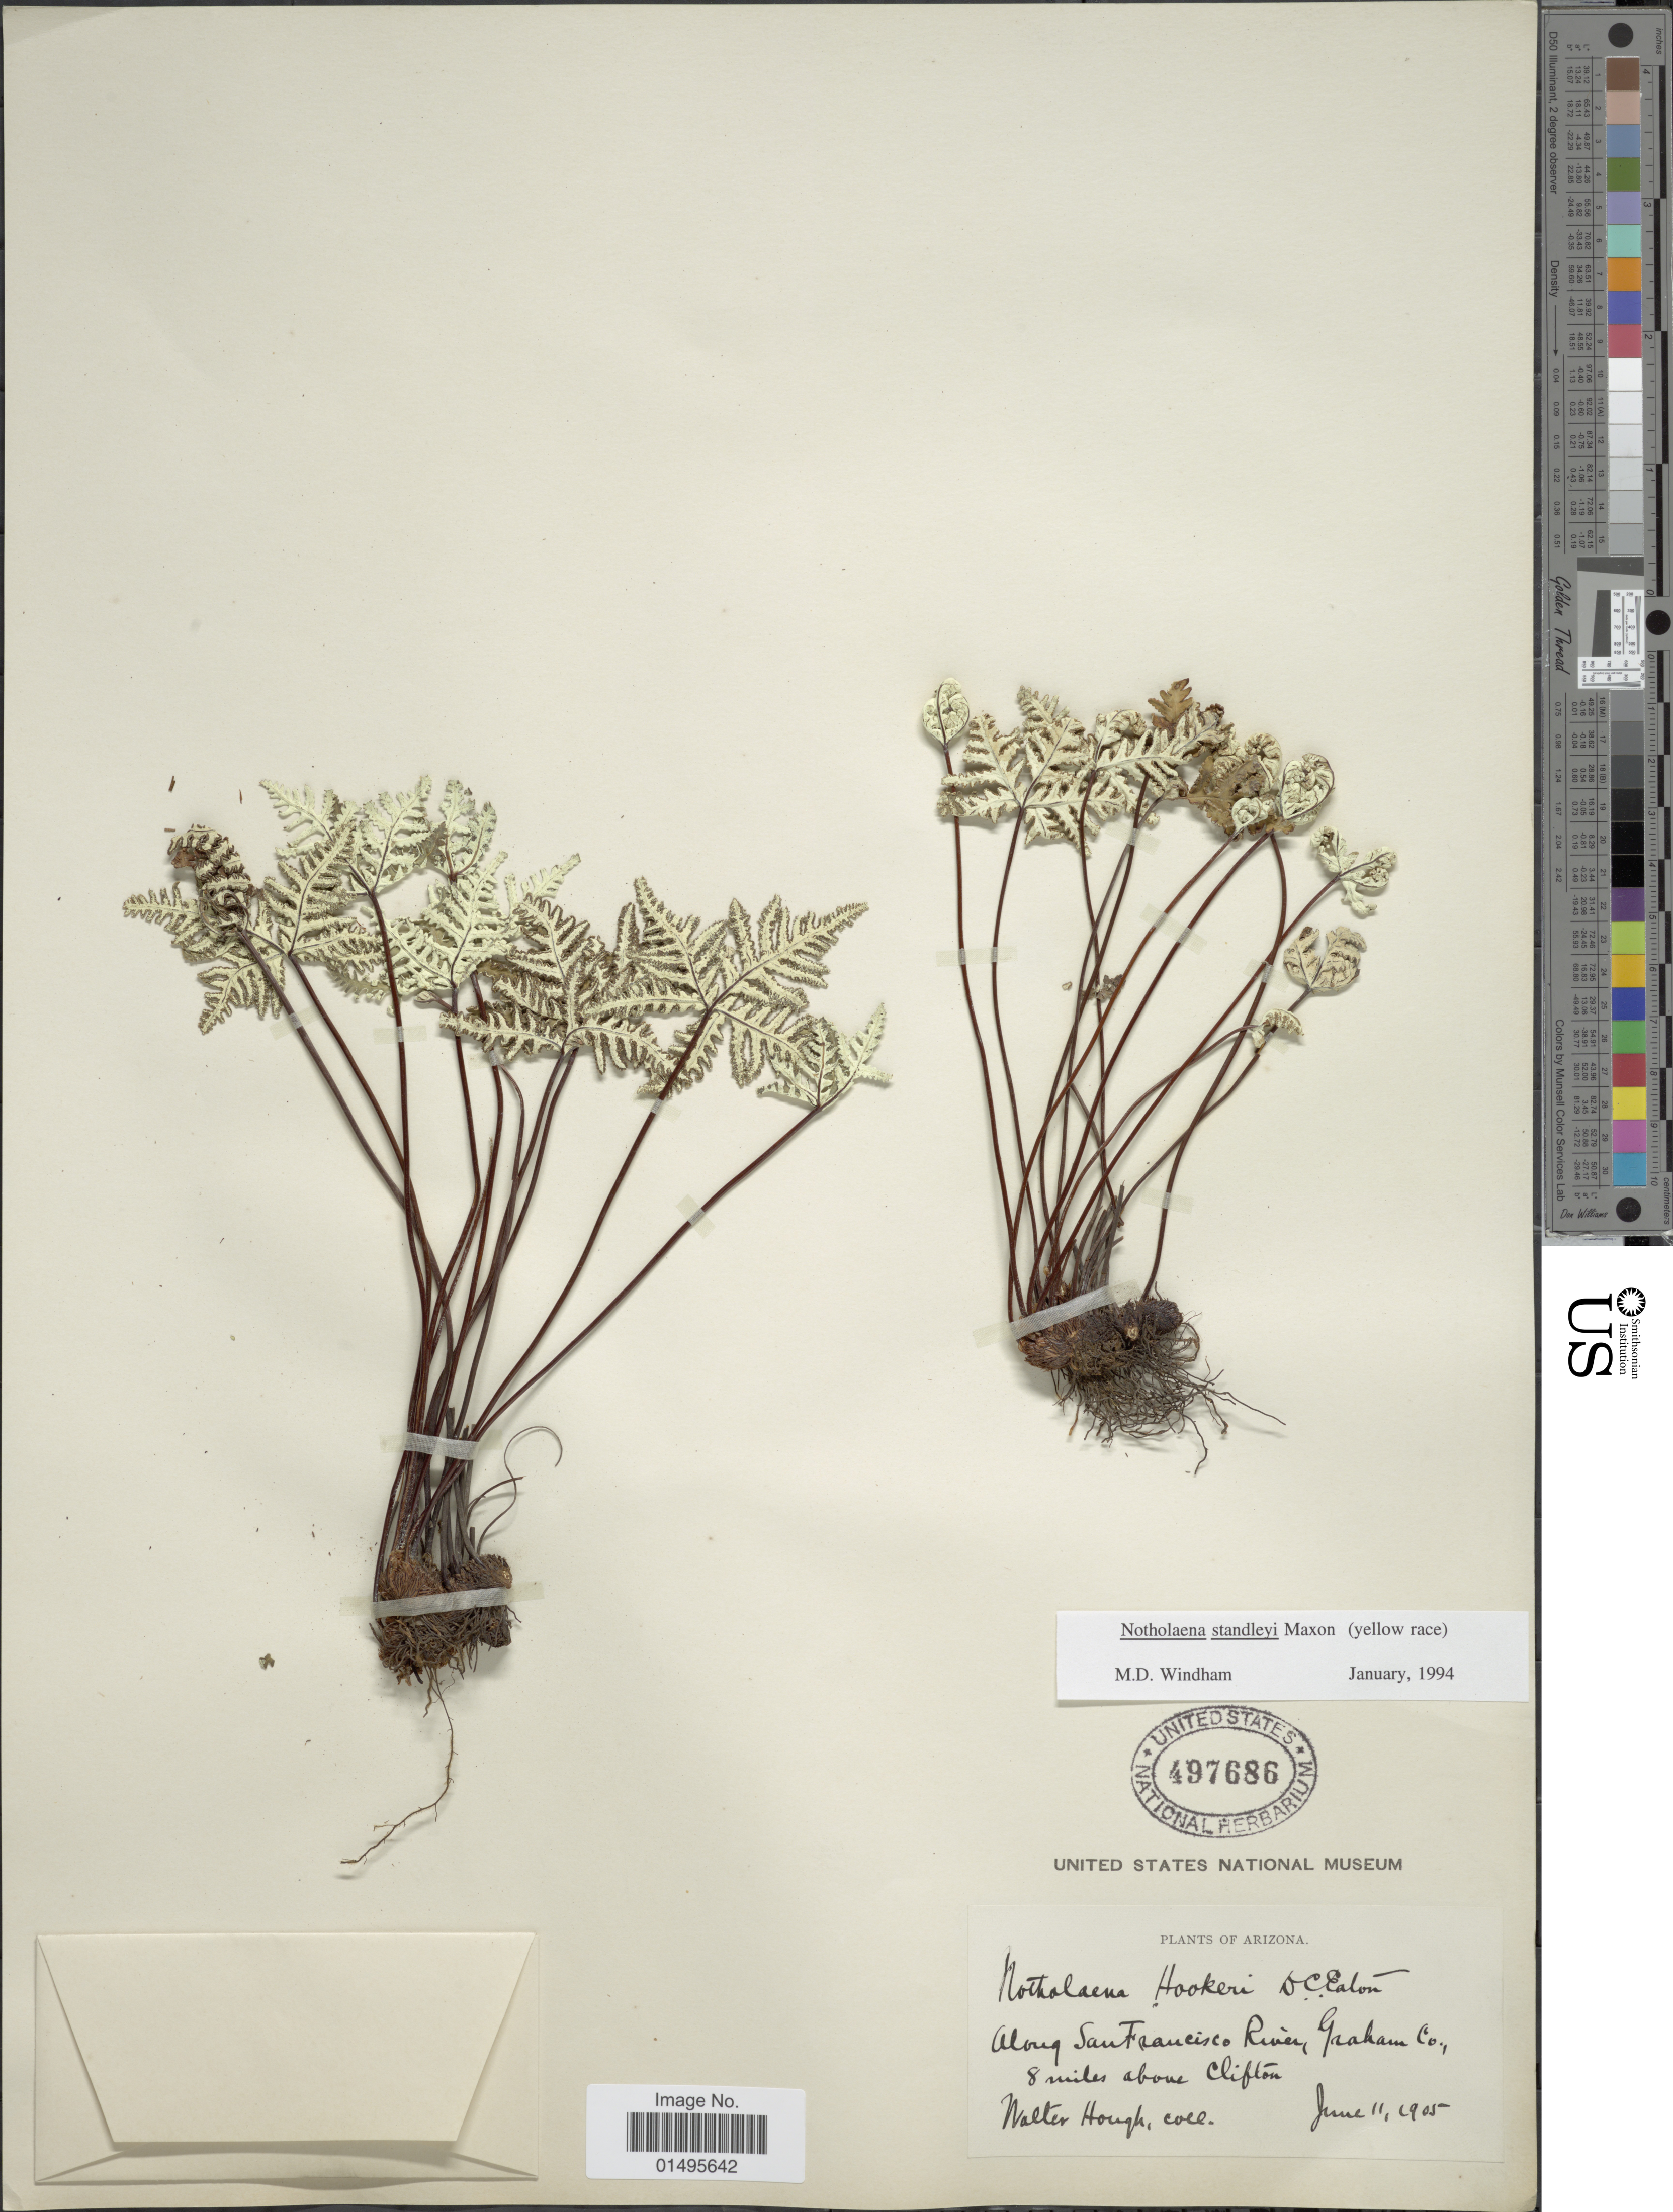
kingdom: Plantae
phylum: Tracheophyta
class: Polypodiopsida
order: Polypodiales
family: Pteridaceae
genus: Notholaena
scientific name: Notholaena standleyi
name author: Maxon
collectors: W. Hough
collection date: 1905-06-11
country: United States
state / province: Arizona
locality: Along San Francisco River, Graham Co., 8 miles above Clifton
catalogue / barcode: US 497686